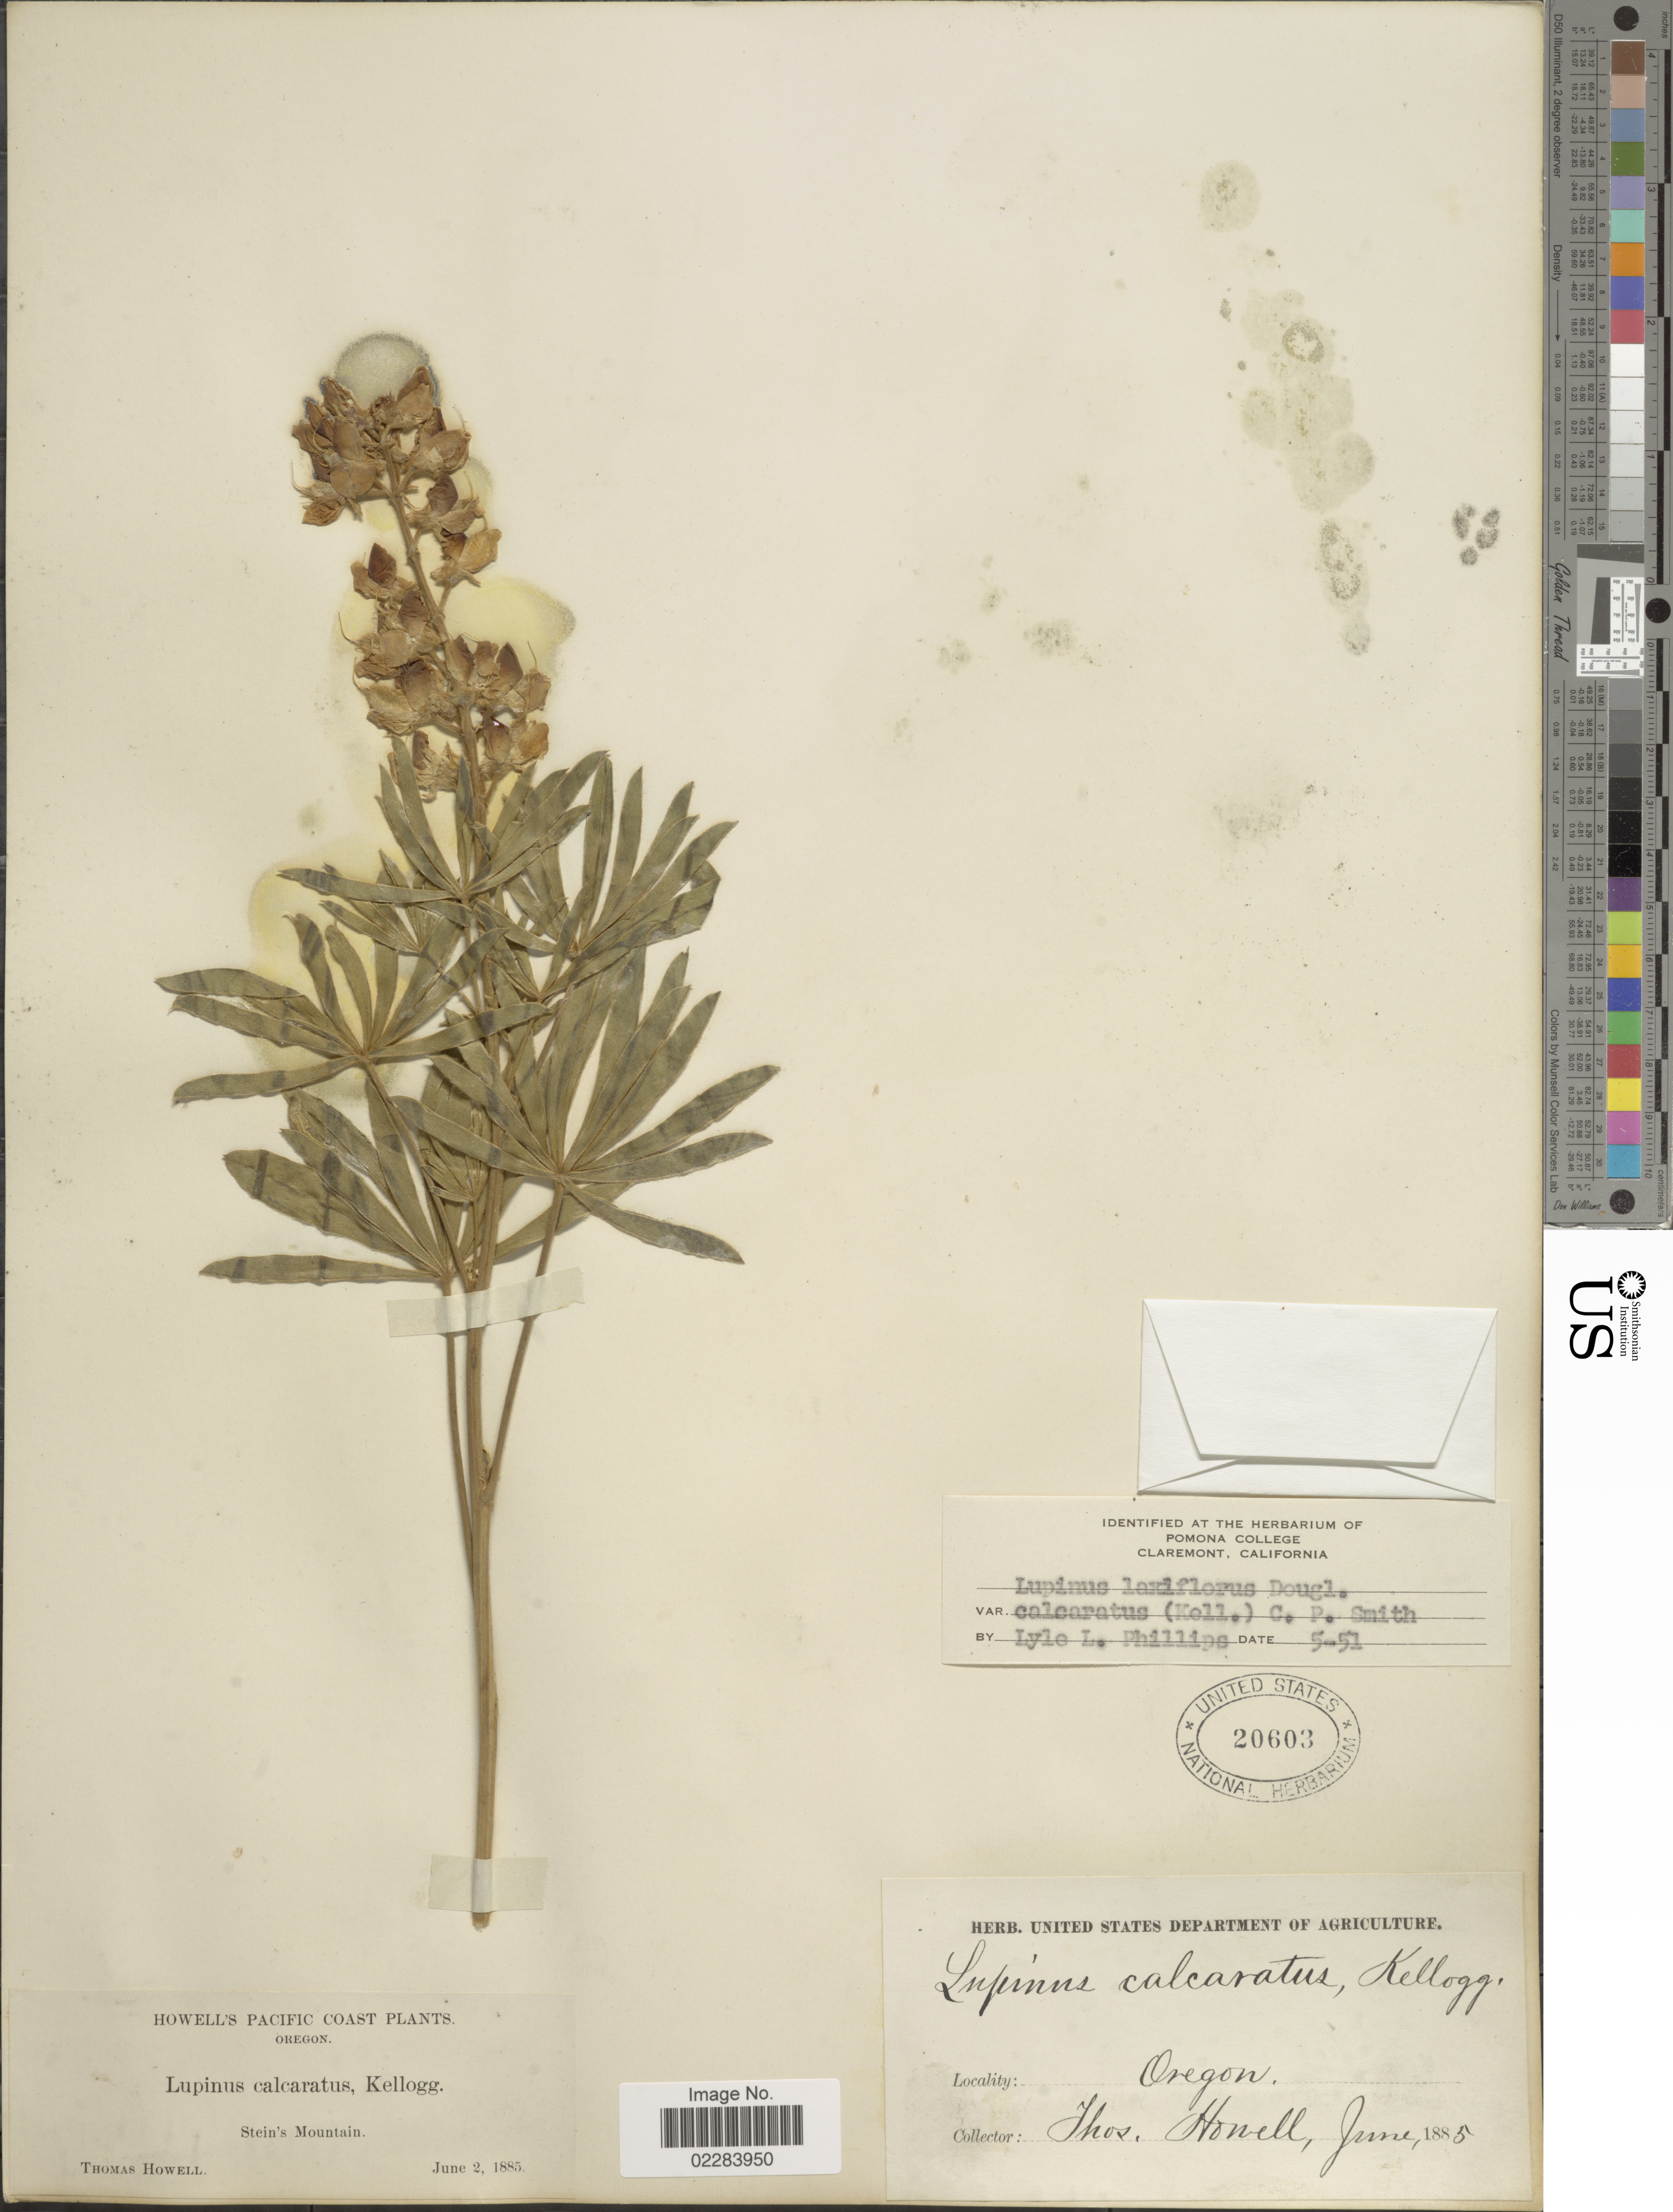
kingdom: Plantae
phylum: Tracheophyta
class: Magnoliopsida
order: Fabales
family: Fabaceae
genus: Lupinus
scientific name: Lupinus arbustus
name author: Lindl.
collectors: T. Howell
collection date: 1885-06-02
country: United States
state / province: Oregon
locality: Pacific Coast. Stein's Mountain.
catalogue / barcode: US 20603